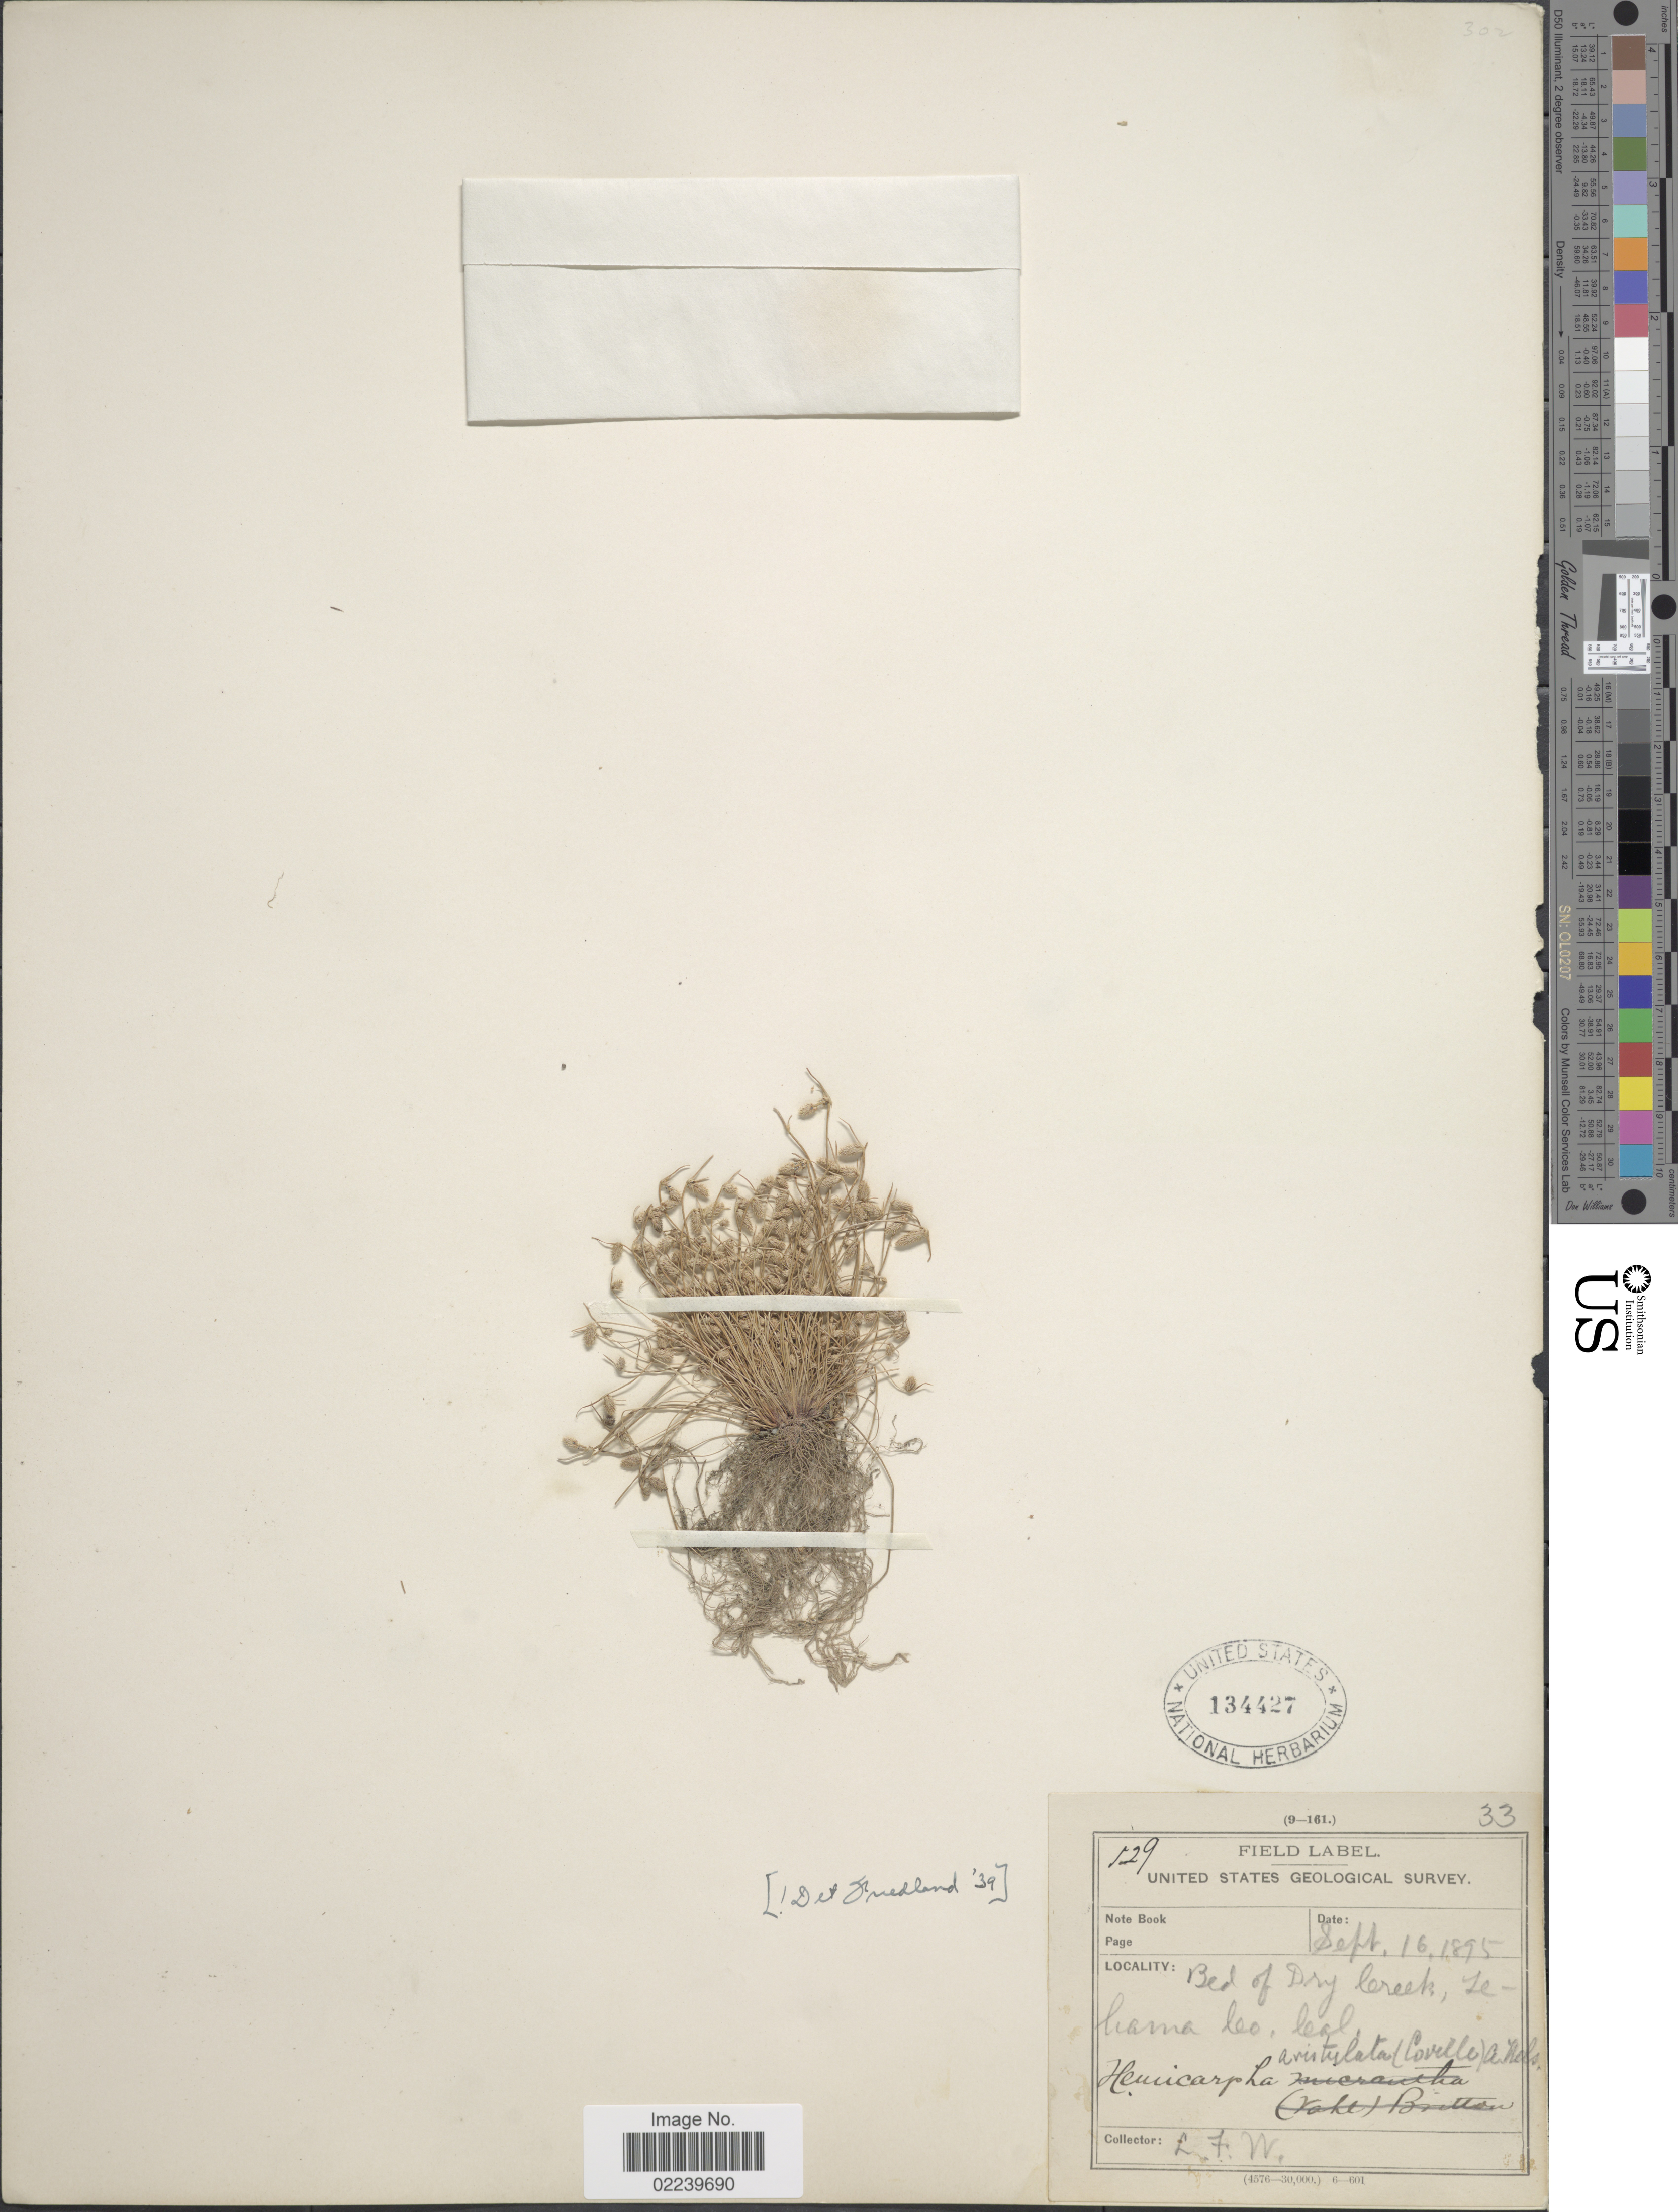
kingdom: Plantae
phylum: Tracheophyta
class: Liliopsida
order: Poales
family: Cyperaceae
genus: Cyperus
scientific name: Cyperus aristulatus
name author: (Coville) Bauters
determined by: Strong, M. T., (US), Smithsonian Institution - National Museum of Natural History (UNITED STATES)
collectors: L. F. Ward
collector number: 129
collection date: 1895-09-16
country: United States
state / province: California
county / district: Tehama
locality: Bed of Dry Creek, Tehama Co.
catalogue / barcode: US 134427